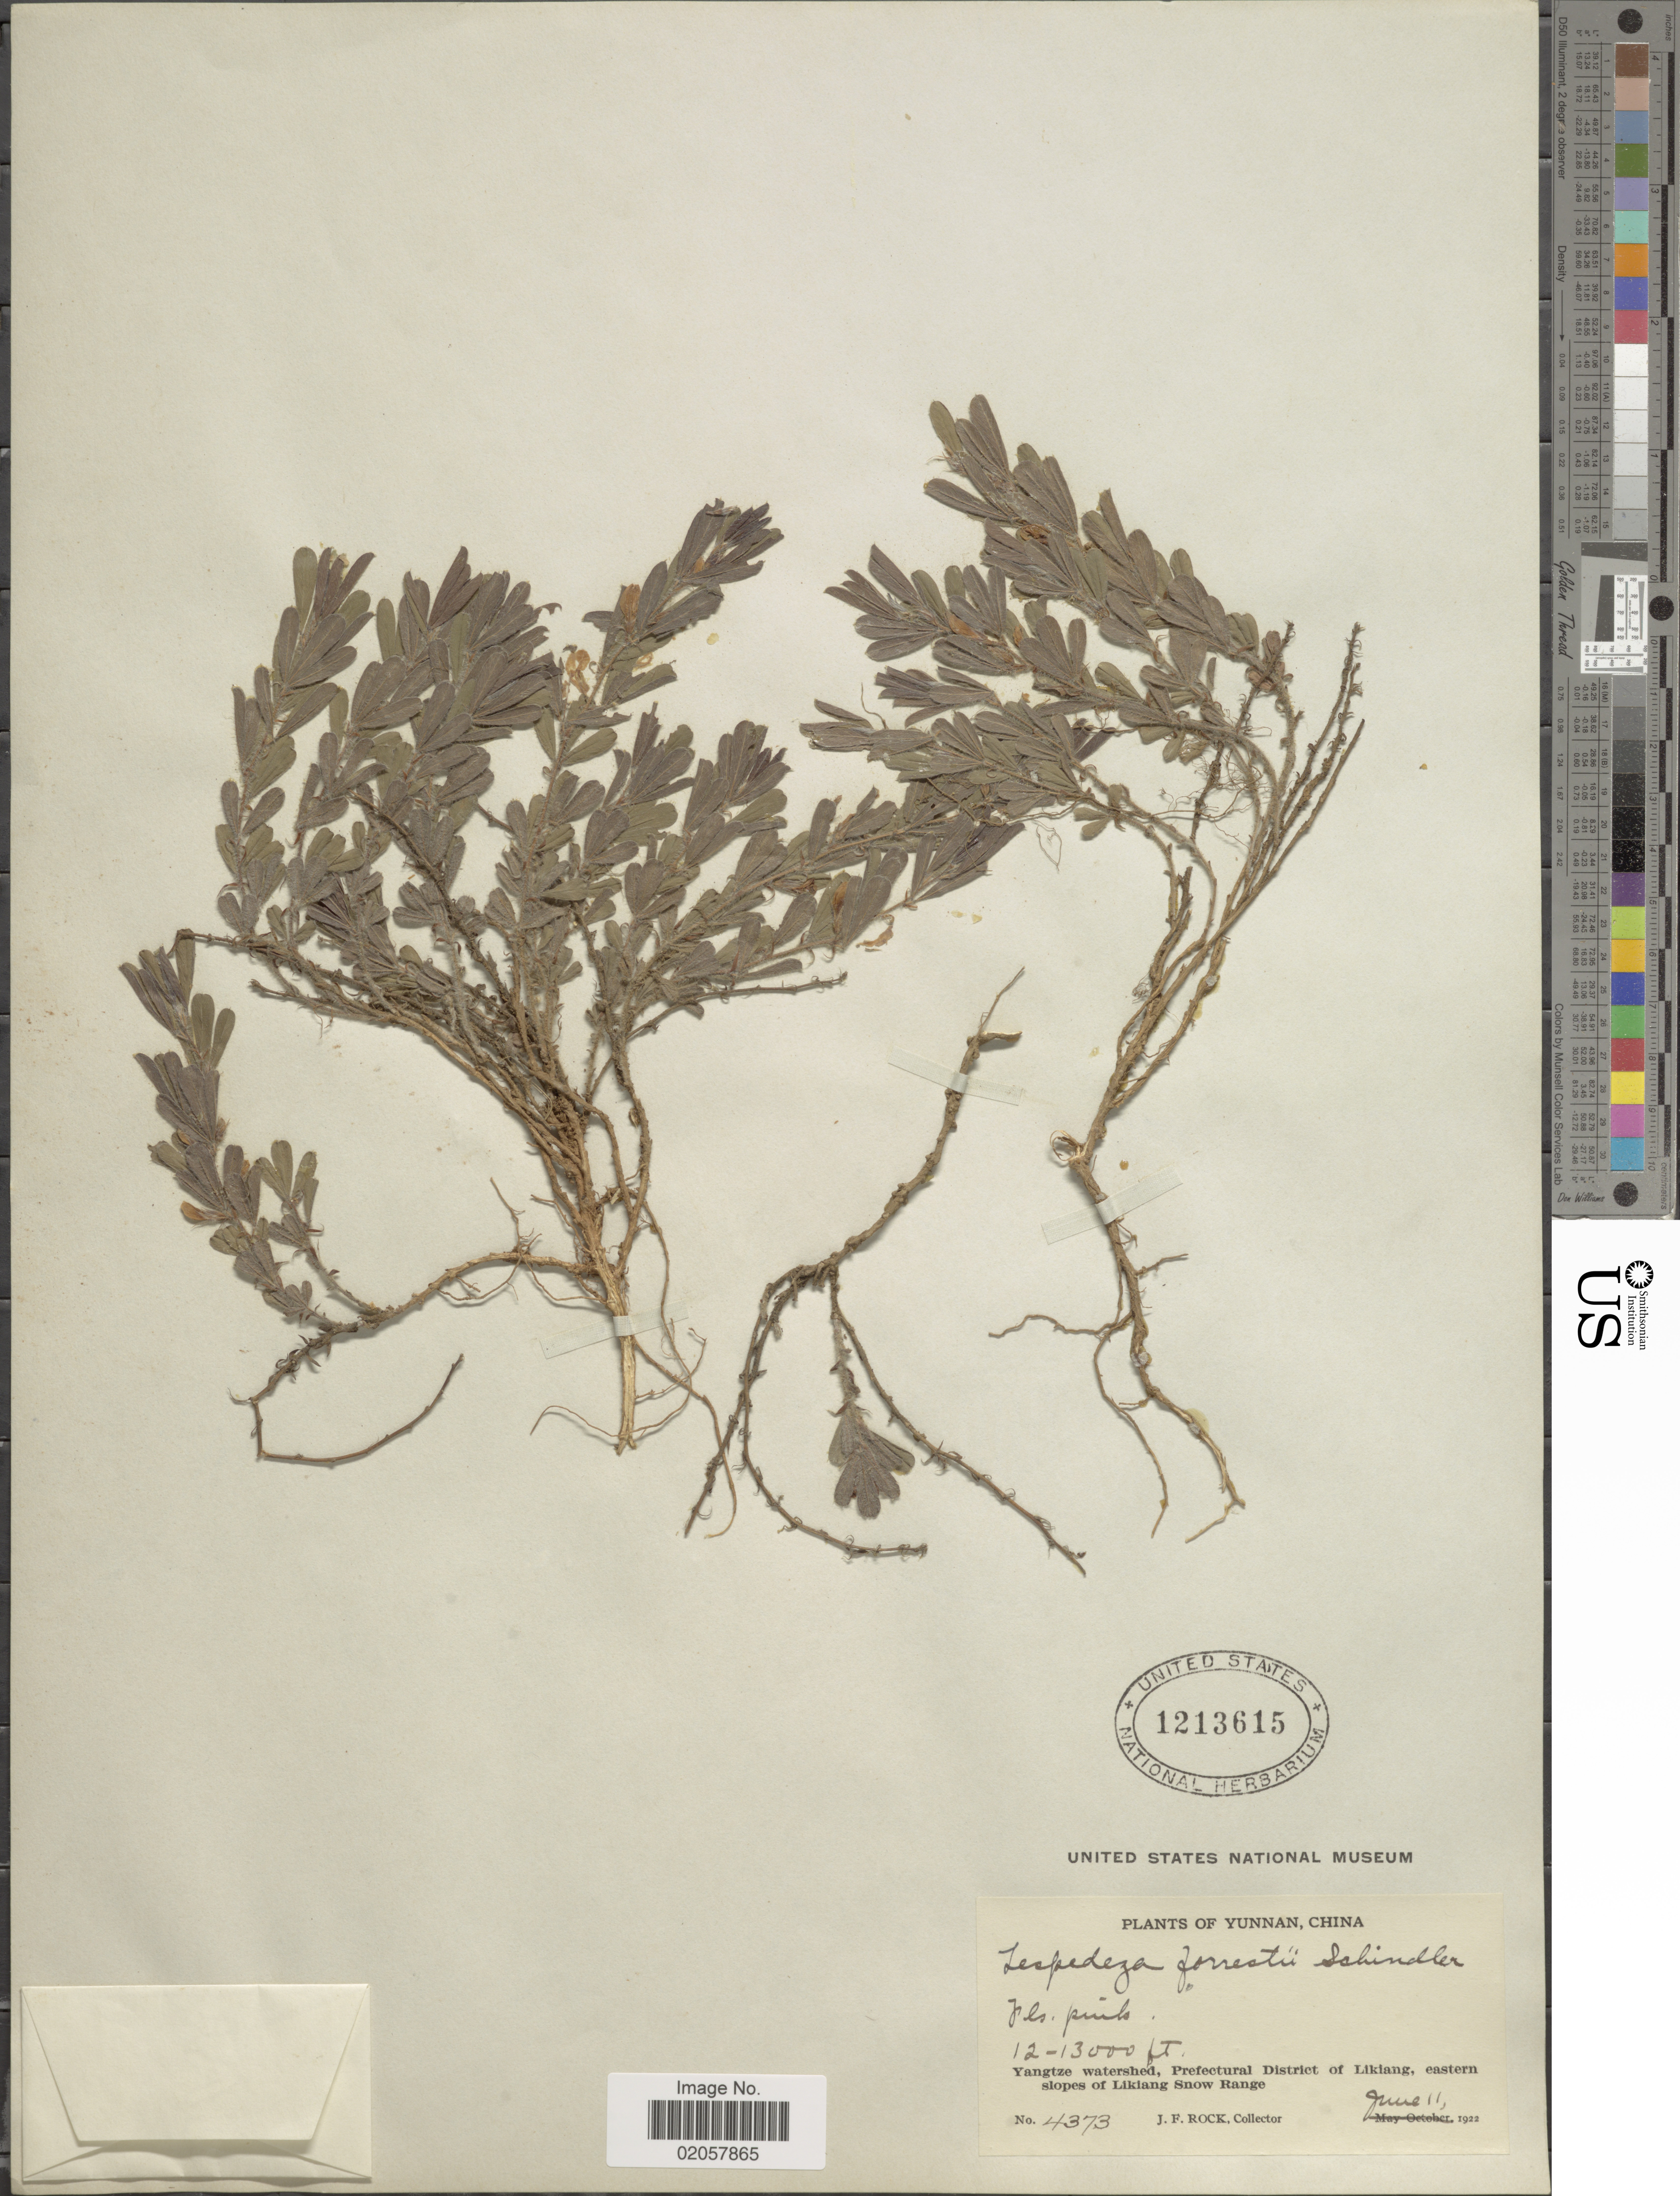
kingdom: Plantae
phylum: Tracheophyta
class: Magnoliopsida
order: Fabales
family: Fabaceae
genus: Lespedeza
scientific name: Lespedeza forrestii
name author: Schindl.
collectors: J. Rock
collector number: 4373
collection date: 1922-06-11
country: China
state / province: Yunnan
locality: Yangtze watershed, Prefectural District of Likiang, eastern slopes of Likiang Snow Range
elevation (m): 3658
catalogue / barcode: US 1213615